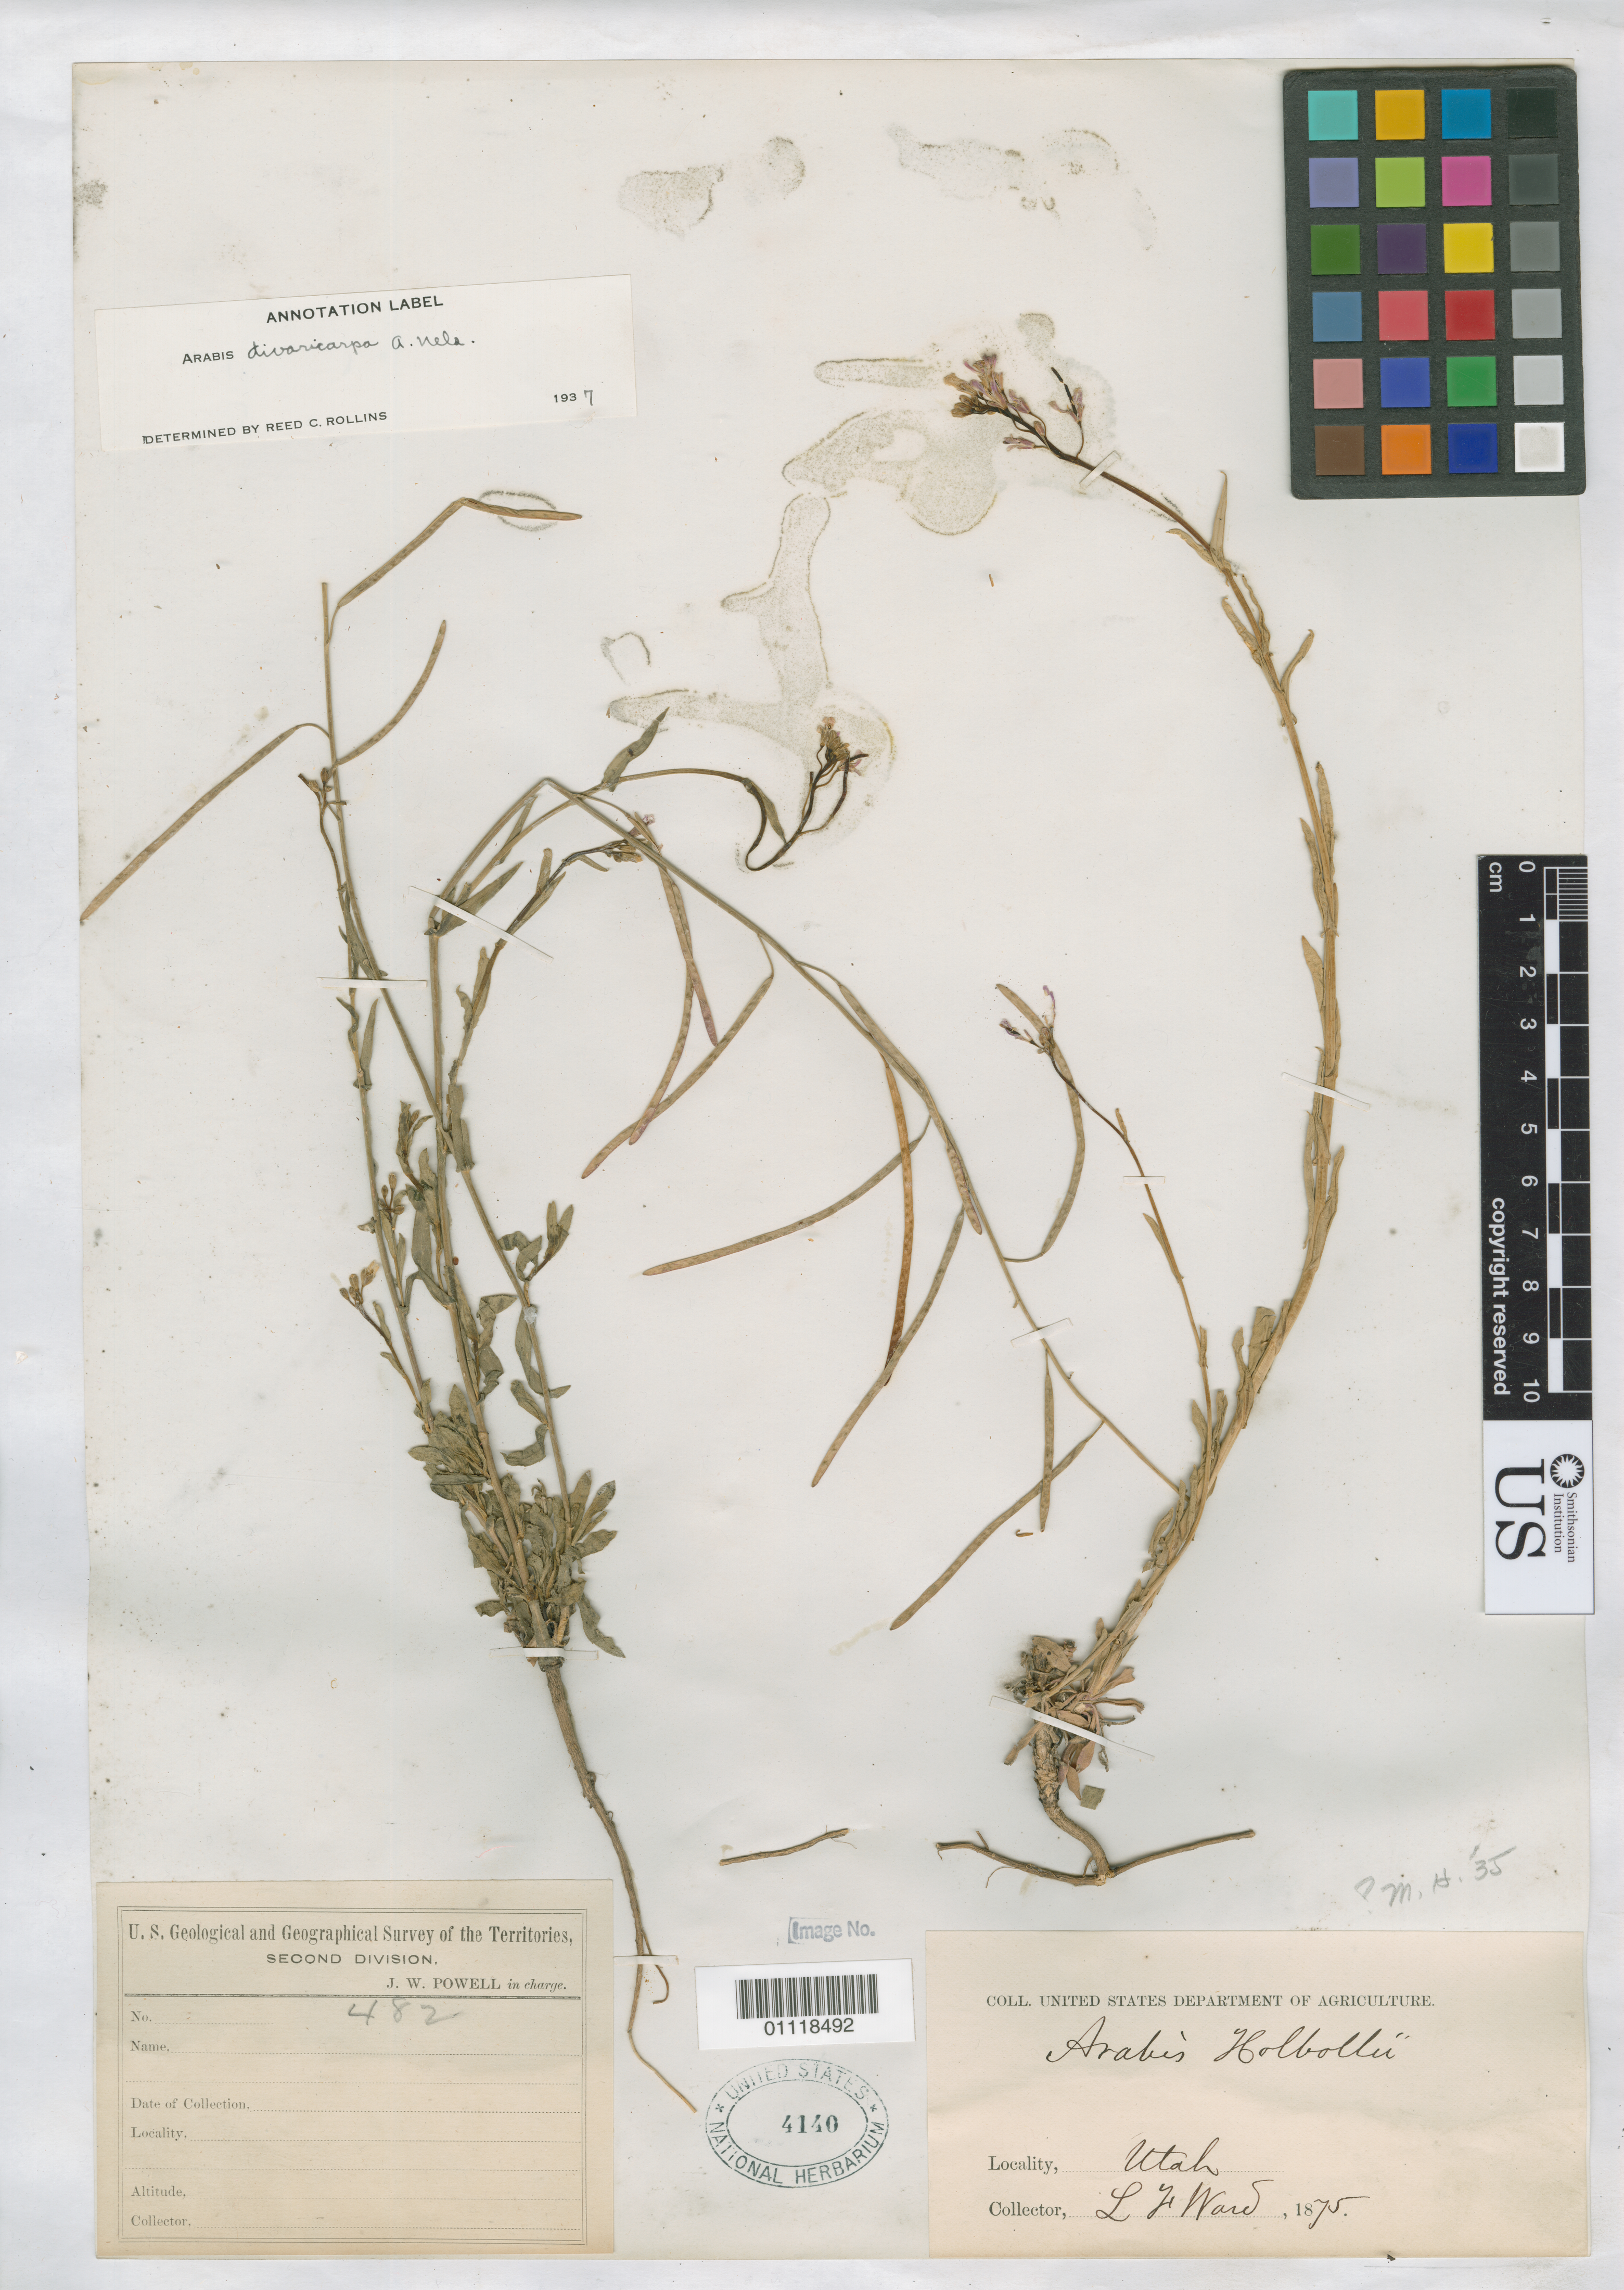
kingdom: Plantae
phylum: Tracheophyta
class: Magnoliopsida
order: Brassicales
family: Brassicaceae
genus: Arabis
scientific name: Arabis divaricarpa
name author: A. Nelson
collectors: L. F. Ward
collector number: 482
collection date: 1875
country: United States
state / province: Utah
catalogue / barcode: US 4140